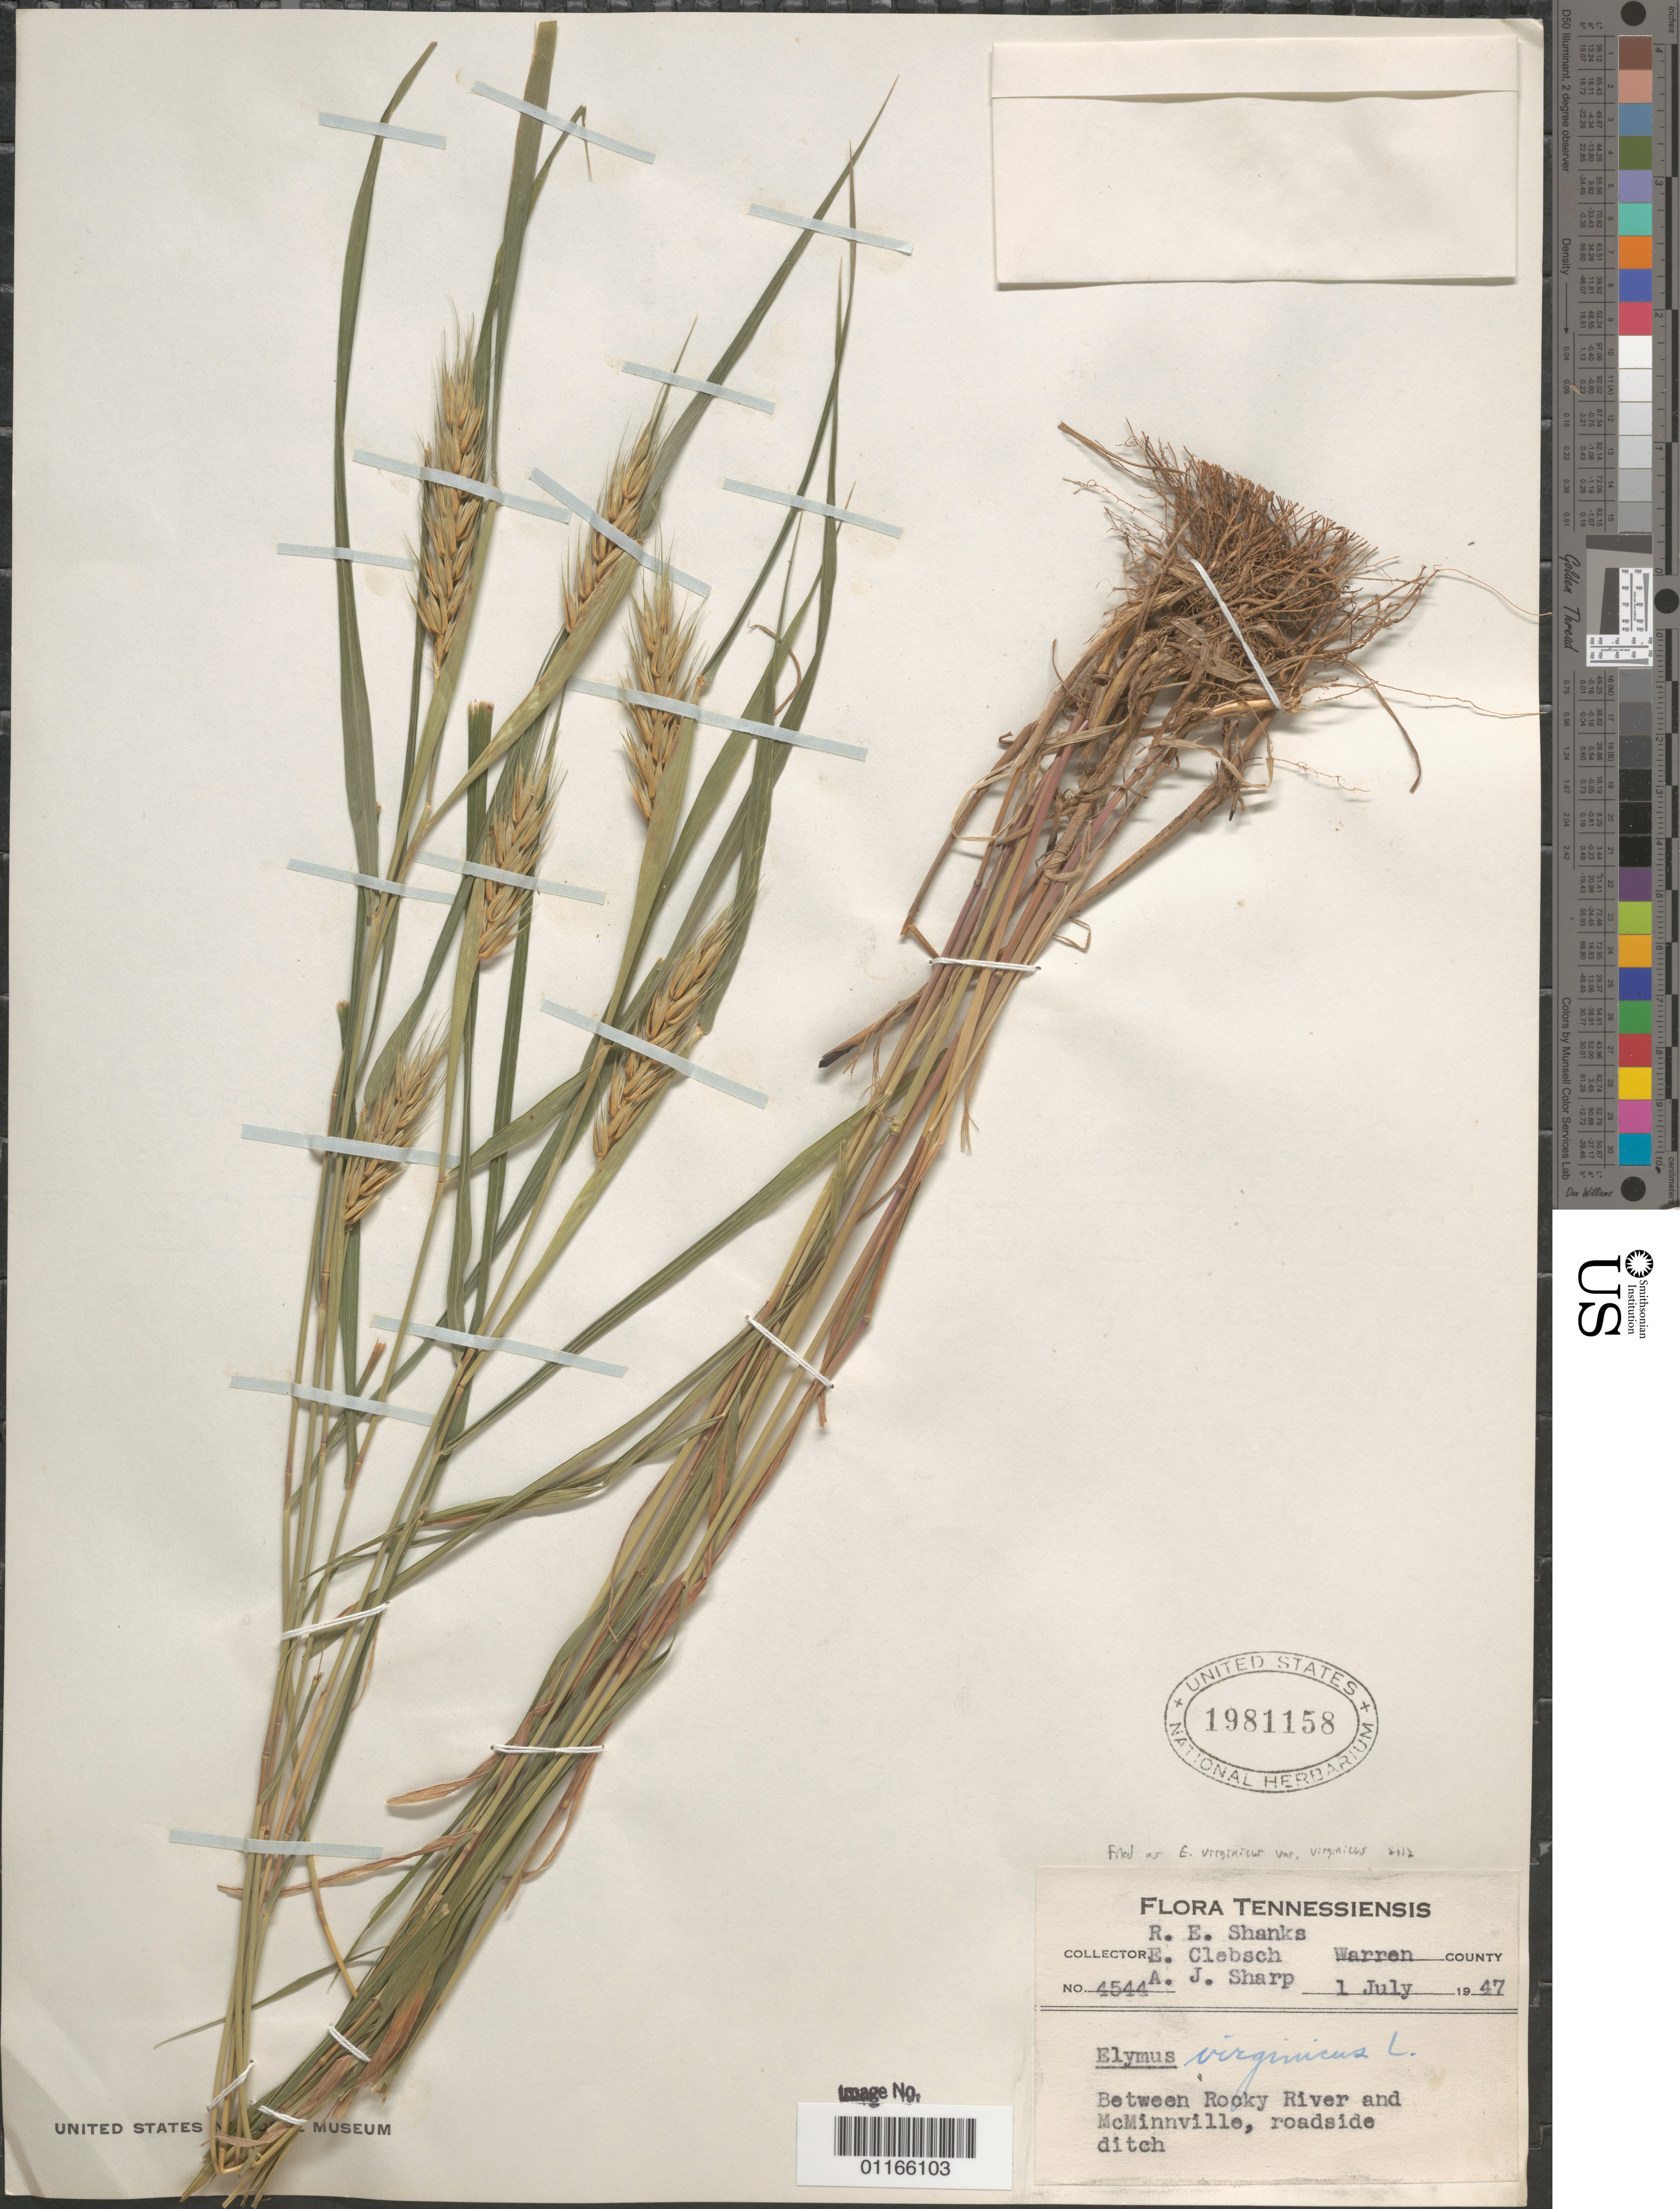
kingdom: Plantae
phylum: Tracheophyta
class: Liliopsida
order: Poales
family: Poaceae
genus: Elymus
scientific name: Elymus virginicus var. virginicus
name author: L.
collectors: R. Shanks, E. Clebsch & A. J. Sharp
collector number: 4544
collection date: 1947-07-01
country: United States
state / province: Tennessee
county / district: Warren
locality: Between Rocky River and McMinnville.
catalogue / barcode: US 1981158